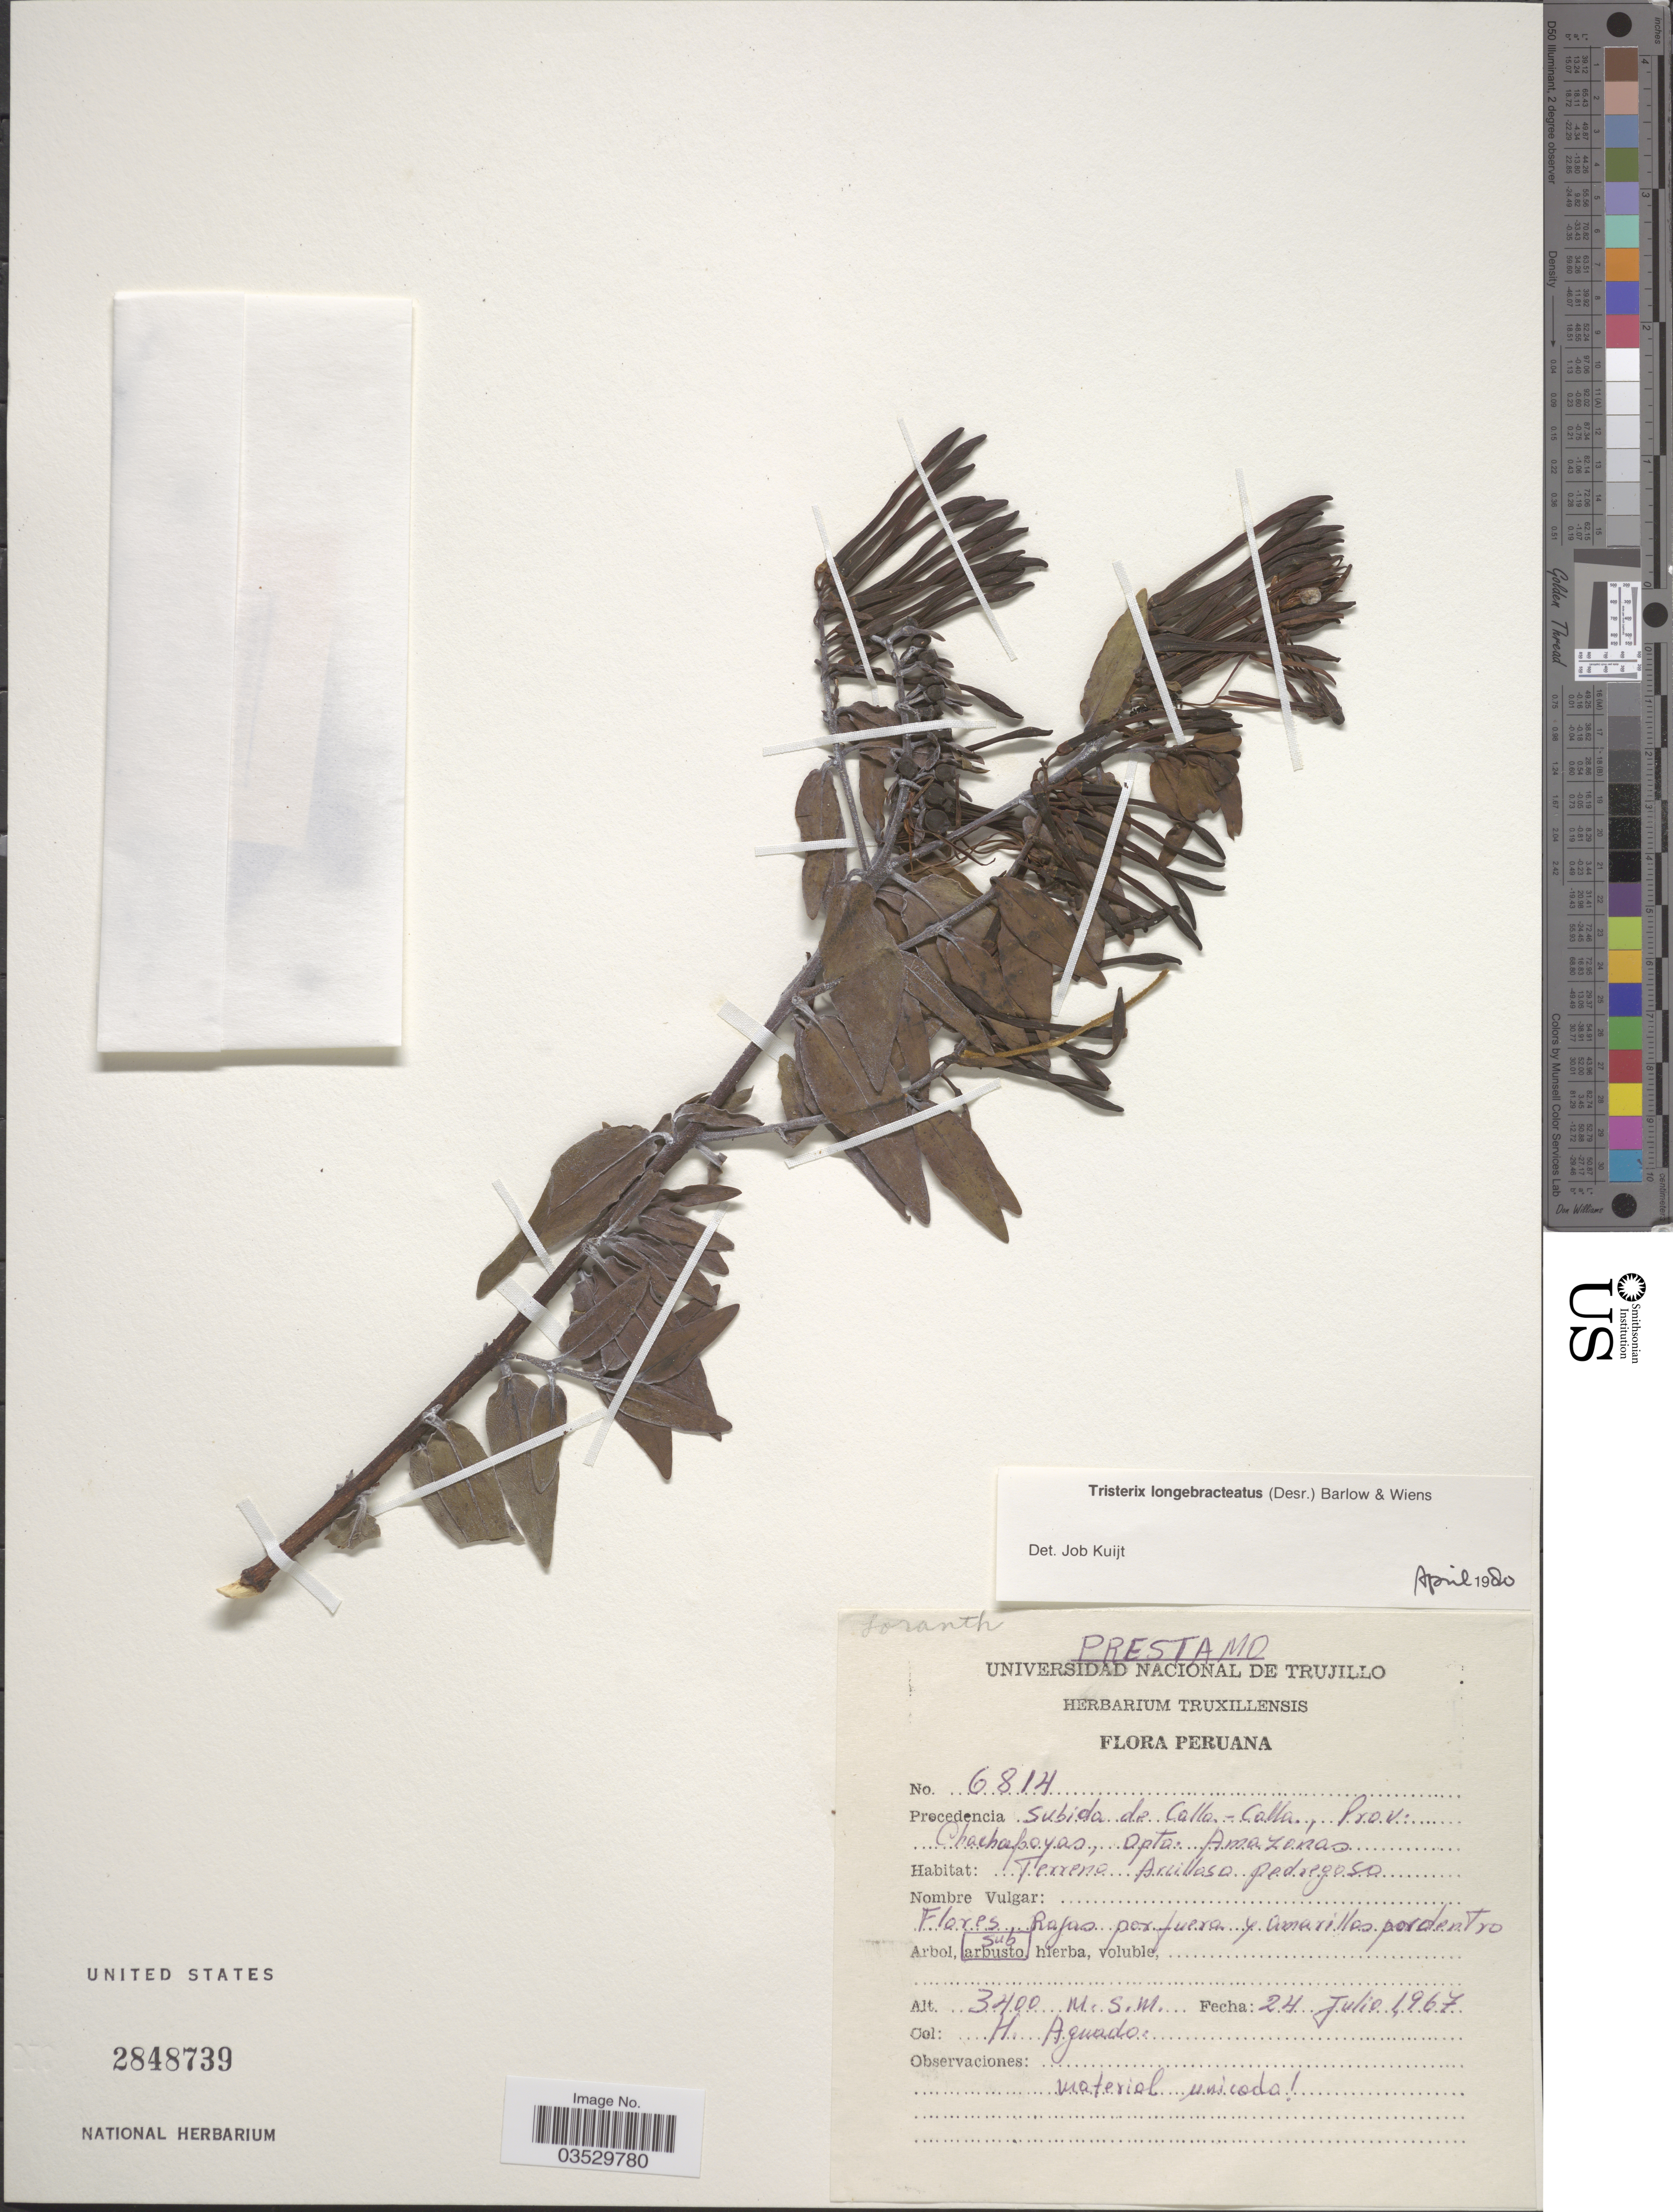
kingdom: Plantae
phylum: Tracheophyta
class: Magnoliopsida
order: Santalales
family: Loranthaceae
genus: Tristerix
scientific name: Tristerix longebracteatus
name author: (Desr.) Bart. & Wiens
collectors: H. Aguado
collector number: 6814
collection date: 1967-07-24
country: Peru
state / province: Amazonas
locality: Procedencia Subido de Calla-Calla, Prov. Chachapoyas, Dpto. Amazonas.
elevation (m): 3400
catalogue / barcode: US 2848739